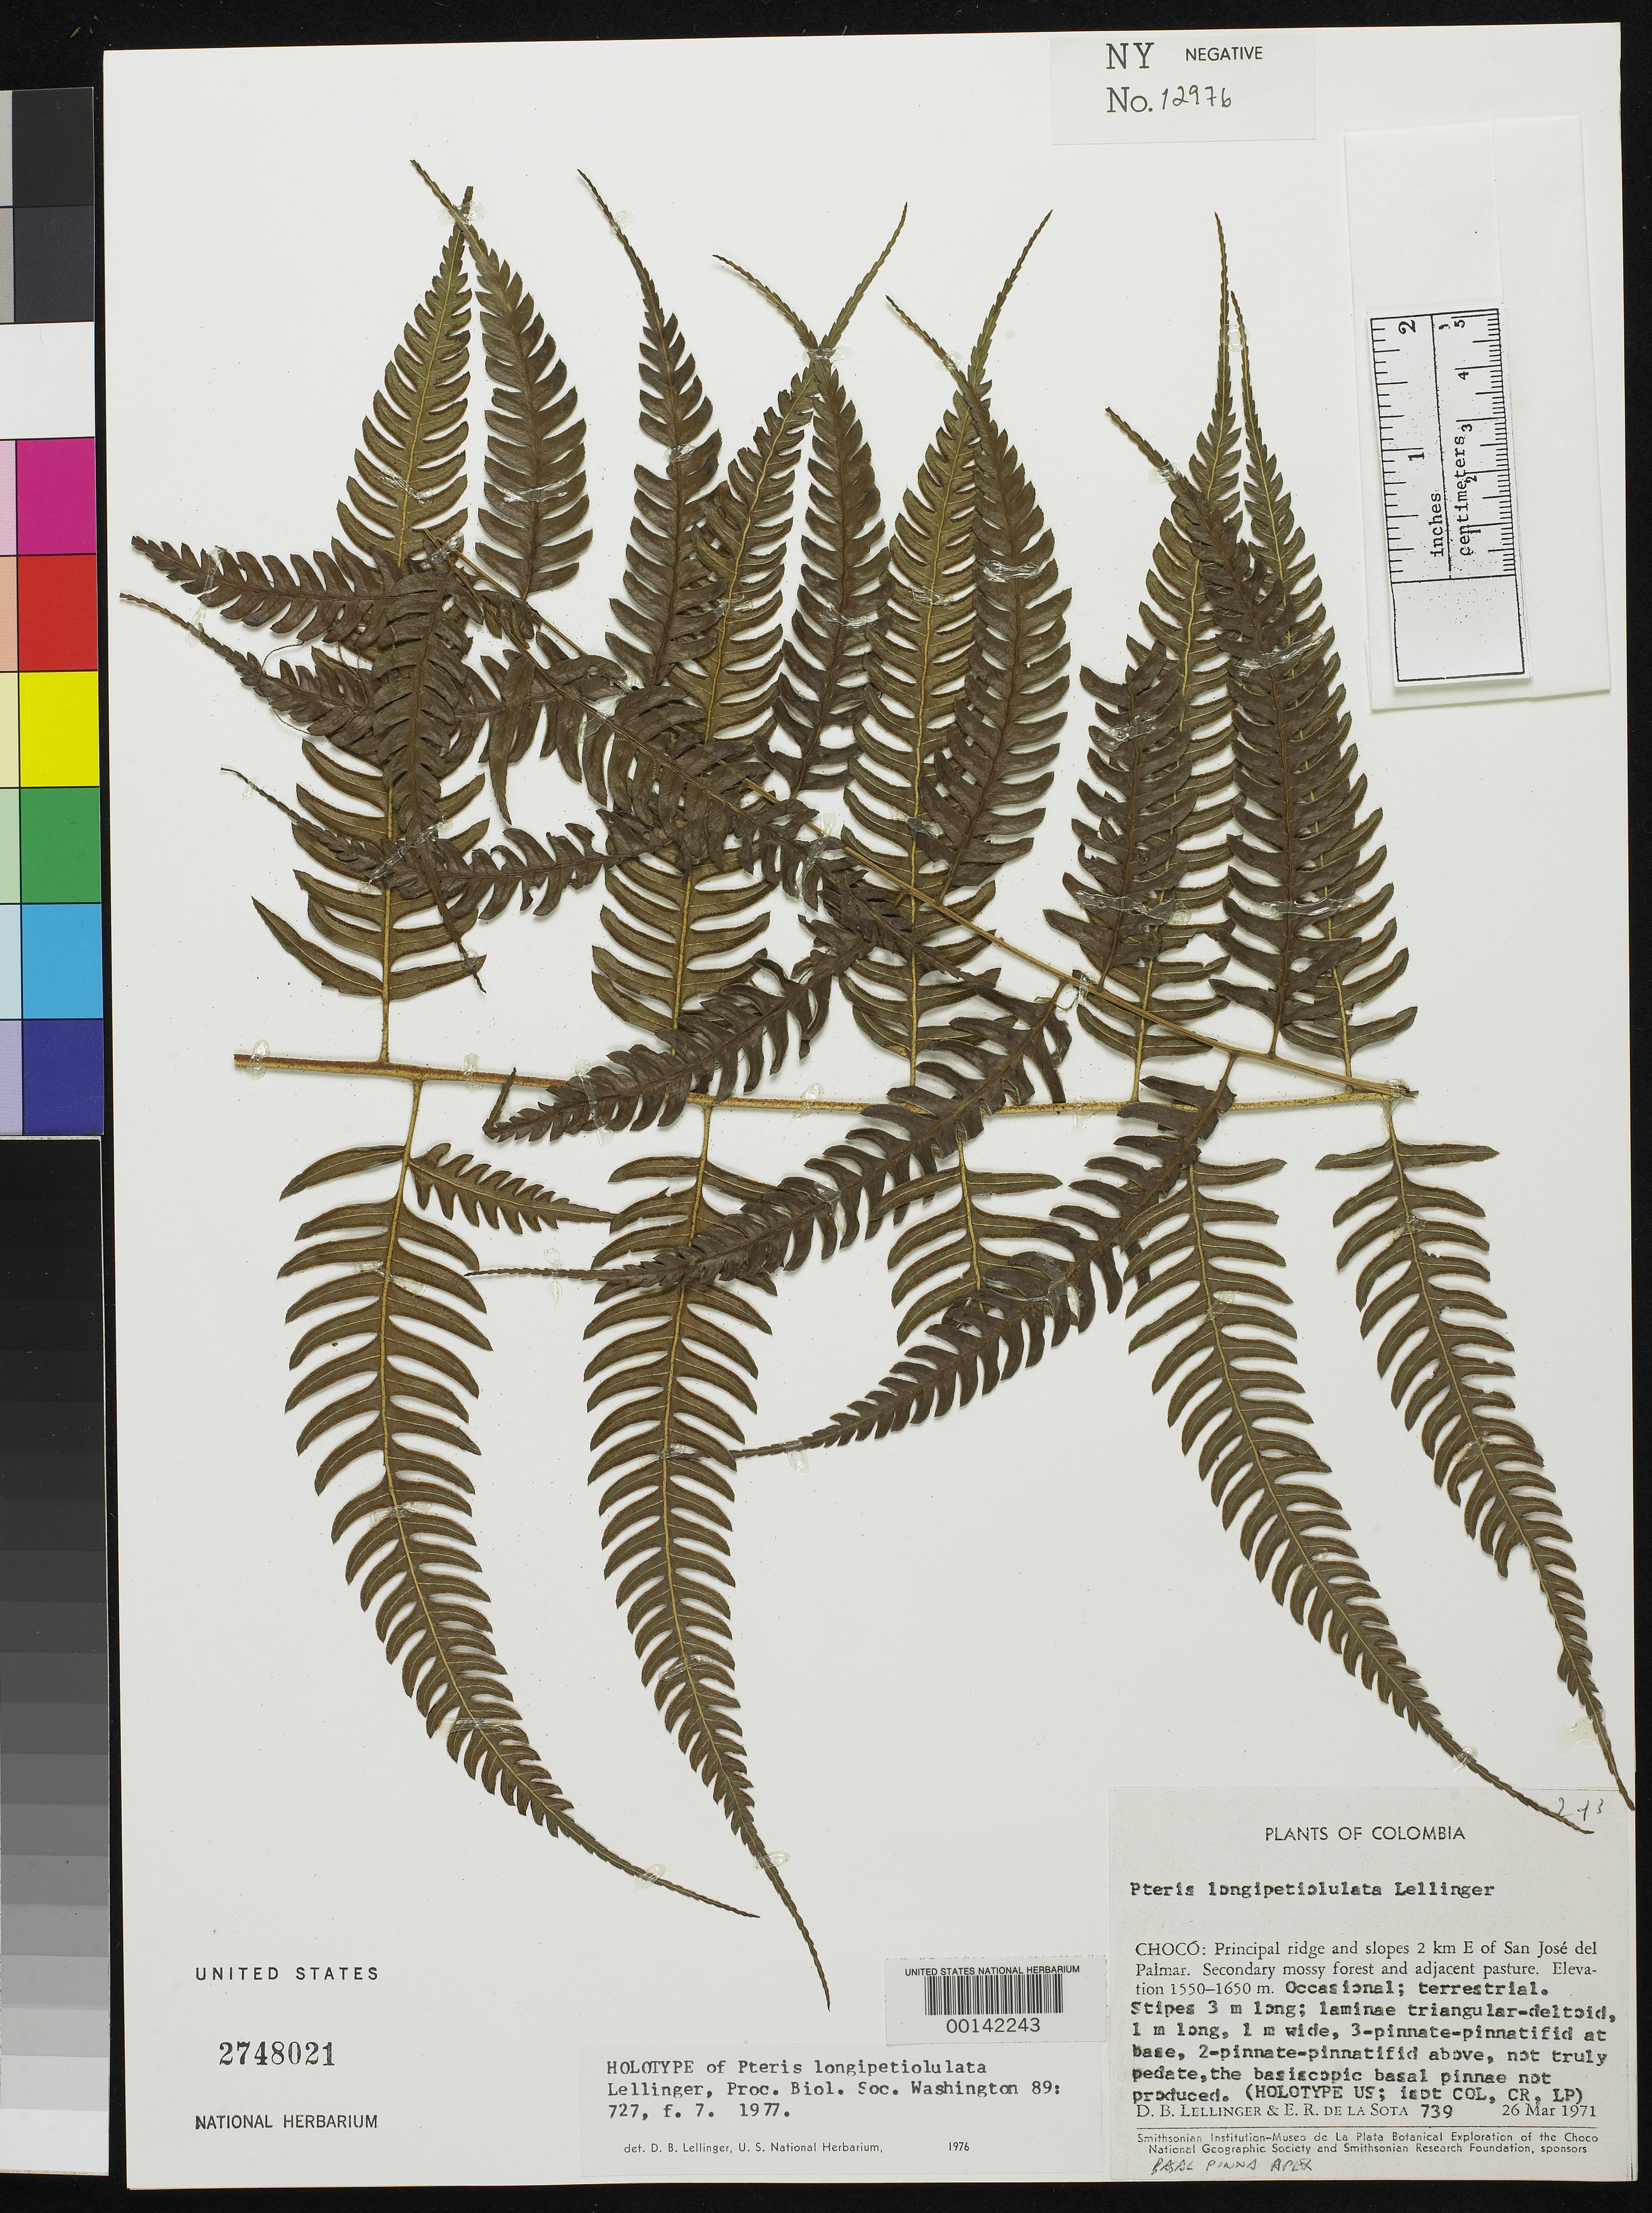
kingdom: Plantae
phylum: Tracheophyta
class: Polypodiopsida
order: Polypodiales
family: Pteridaceae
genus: Pteris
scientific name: Pteris longipetiololata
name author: Lellinger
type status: Holotype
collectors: D. B. Lellinger & E. R. de la Sota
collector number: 739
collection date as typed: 26 Mar 1971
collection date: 1971-03-26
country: Colombia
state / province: Chocó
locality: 2 km E of San Jose del Palmar.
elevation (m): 1550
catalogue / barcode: US 2748021